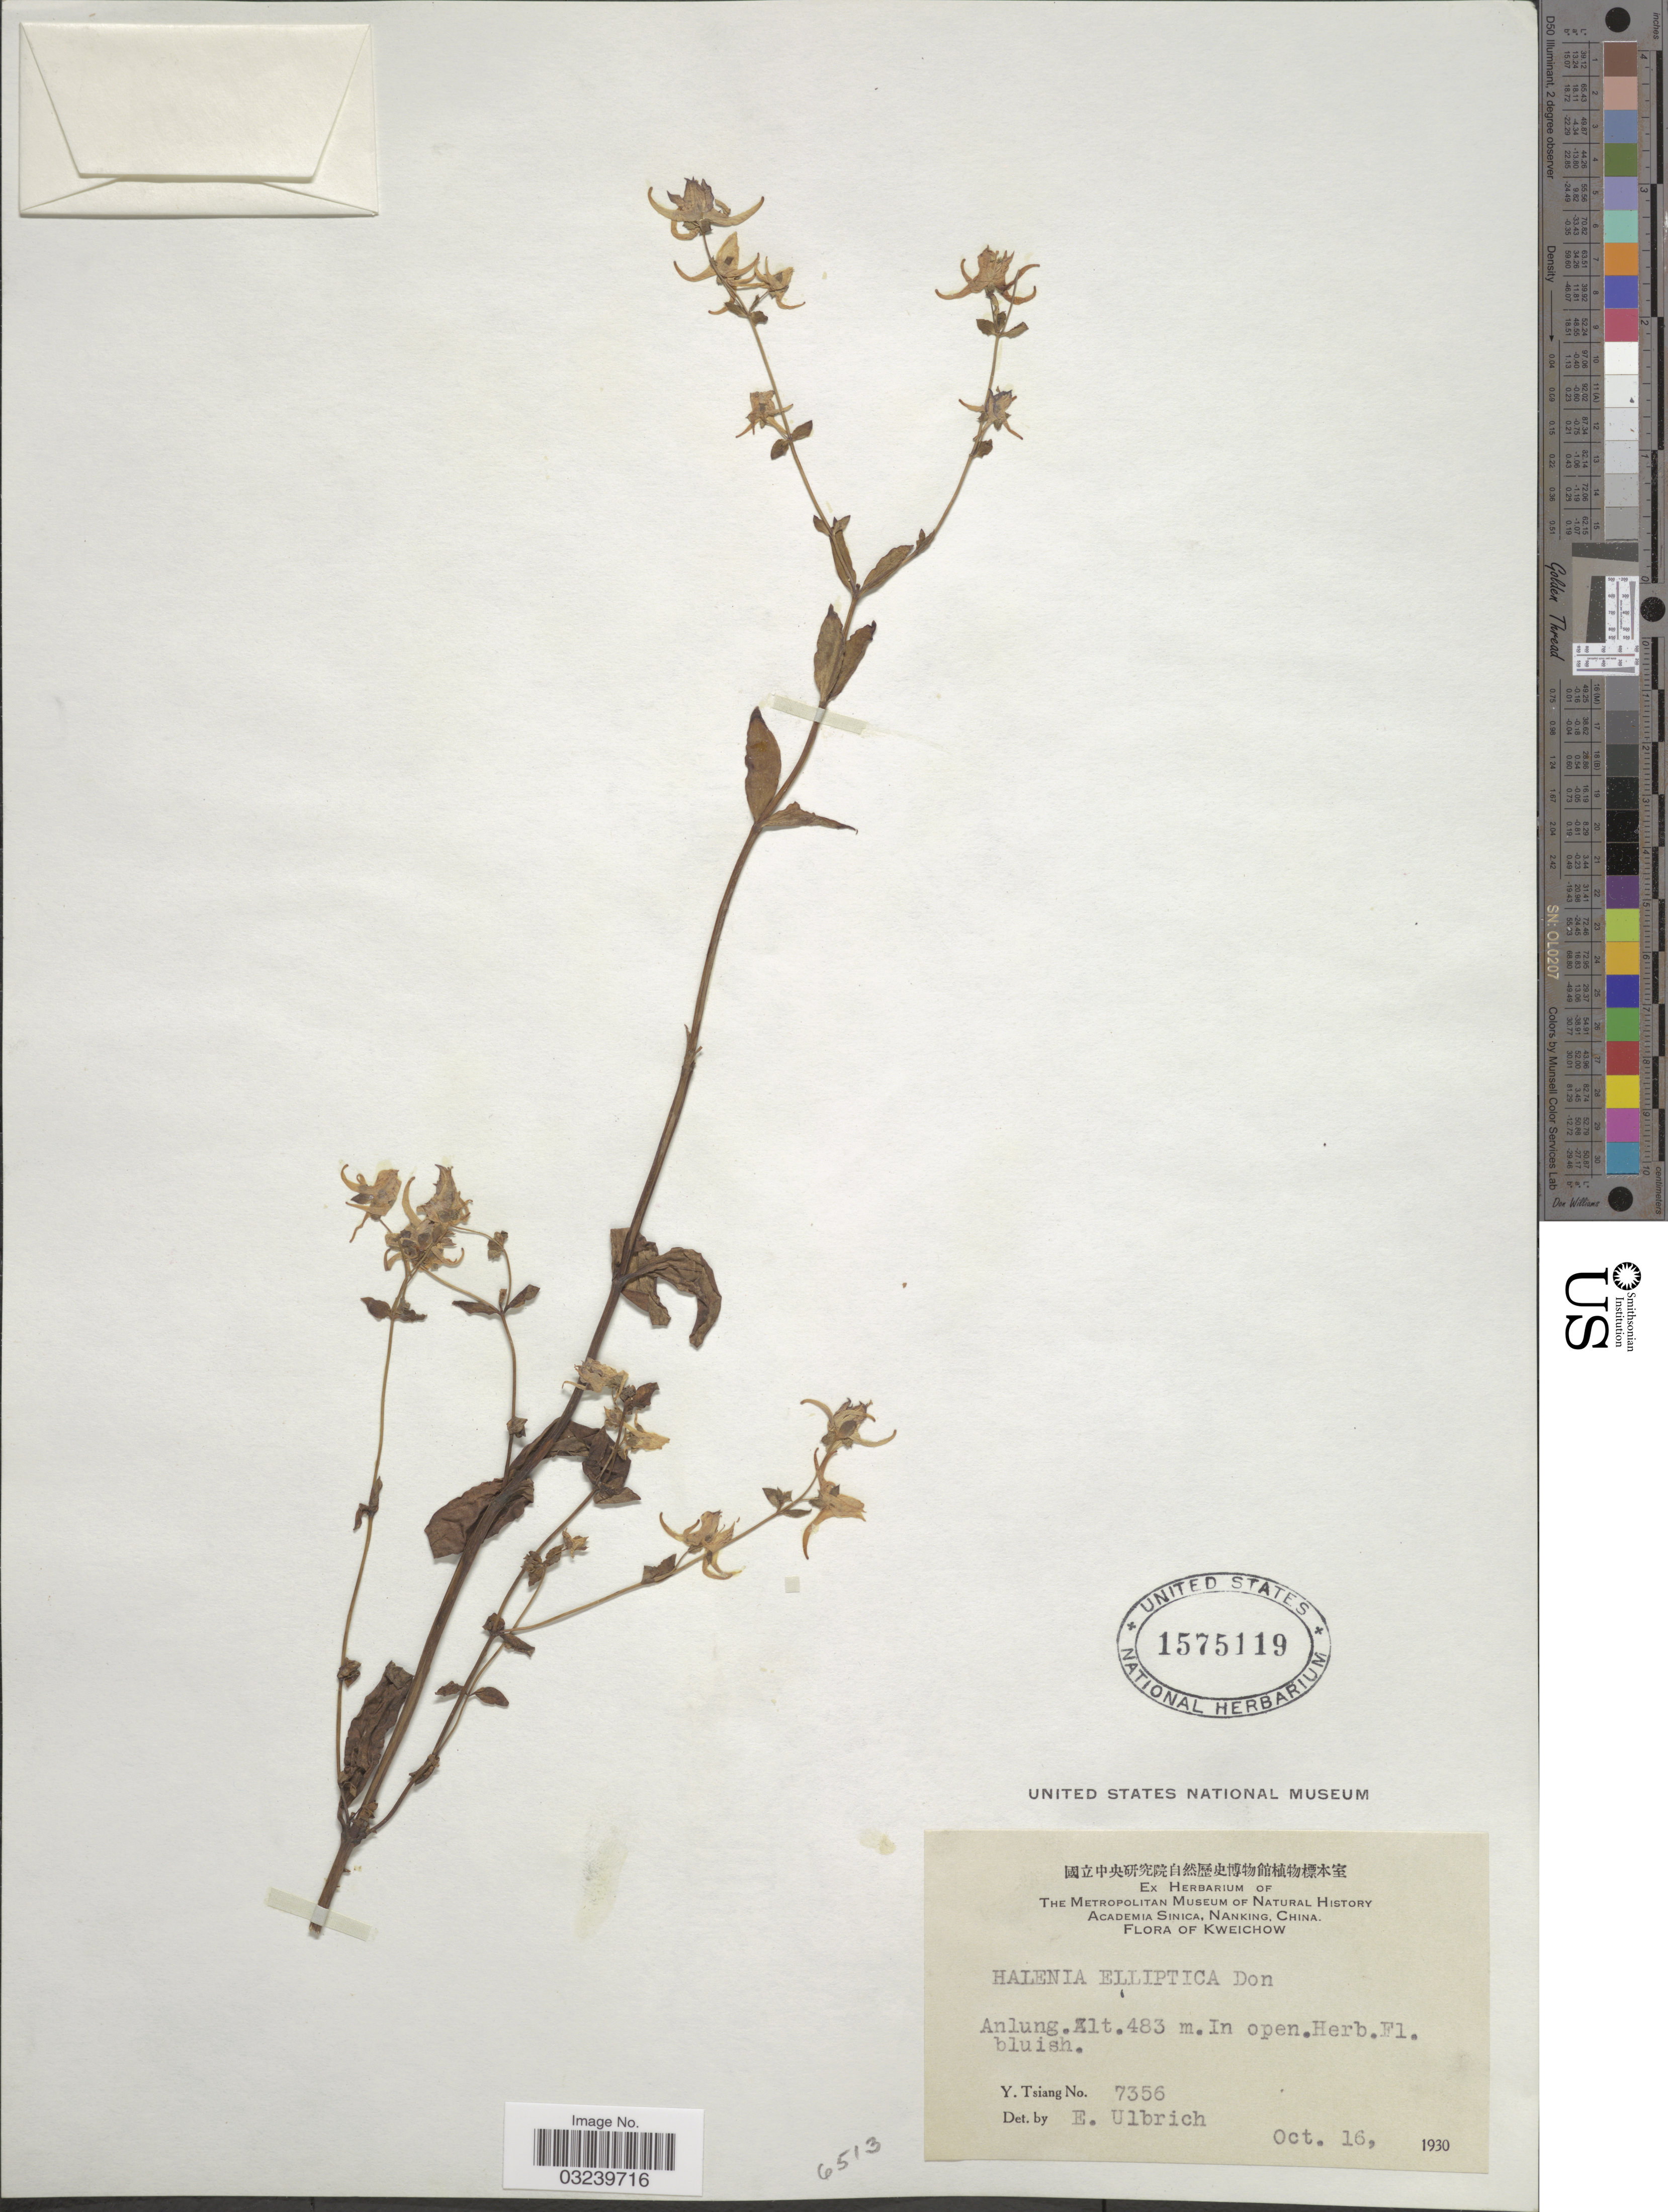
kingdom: Plantae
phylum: Tracheophyta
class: Magnoliopsida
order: Gentianales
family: Gentianaceae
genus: Halenia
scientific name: Halenia elliptica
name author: D. Don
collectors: Y. Tsiang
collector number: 7356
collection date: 1930-10-16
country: China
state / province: Guizhou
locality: Kweichow, Anlung.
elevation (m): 483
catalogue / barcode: US 1575119